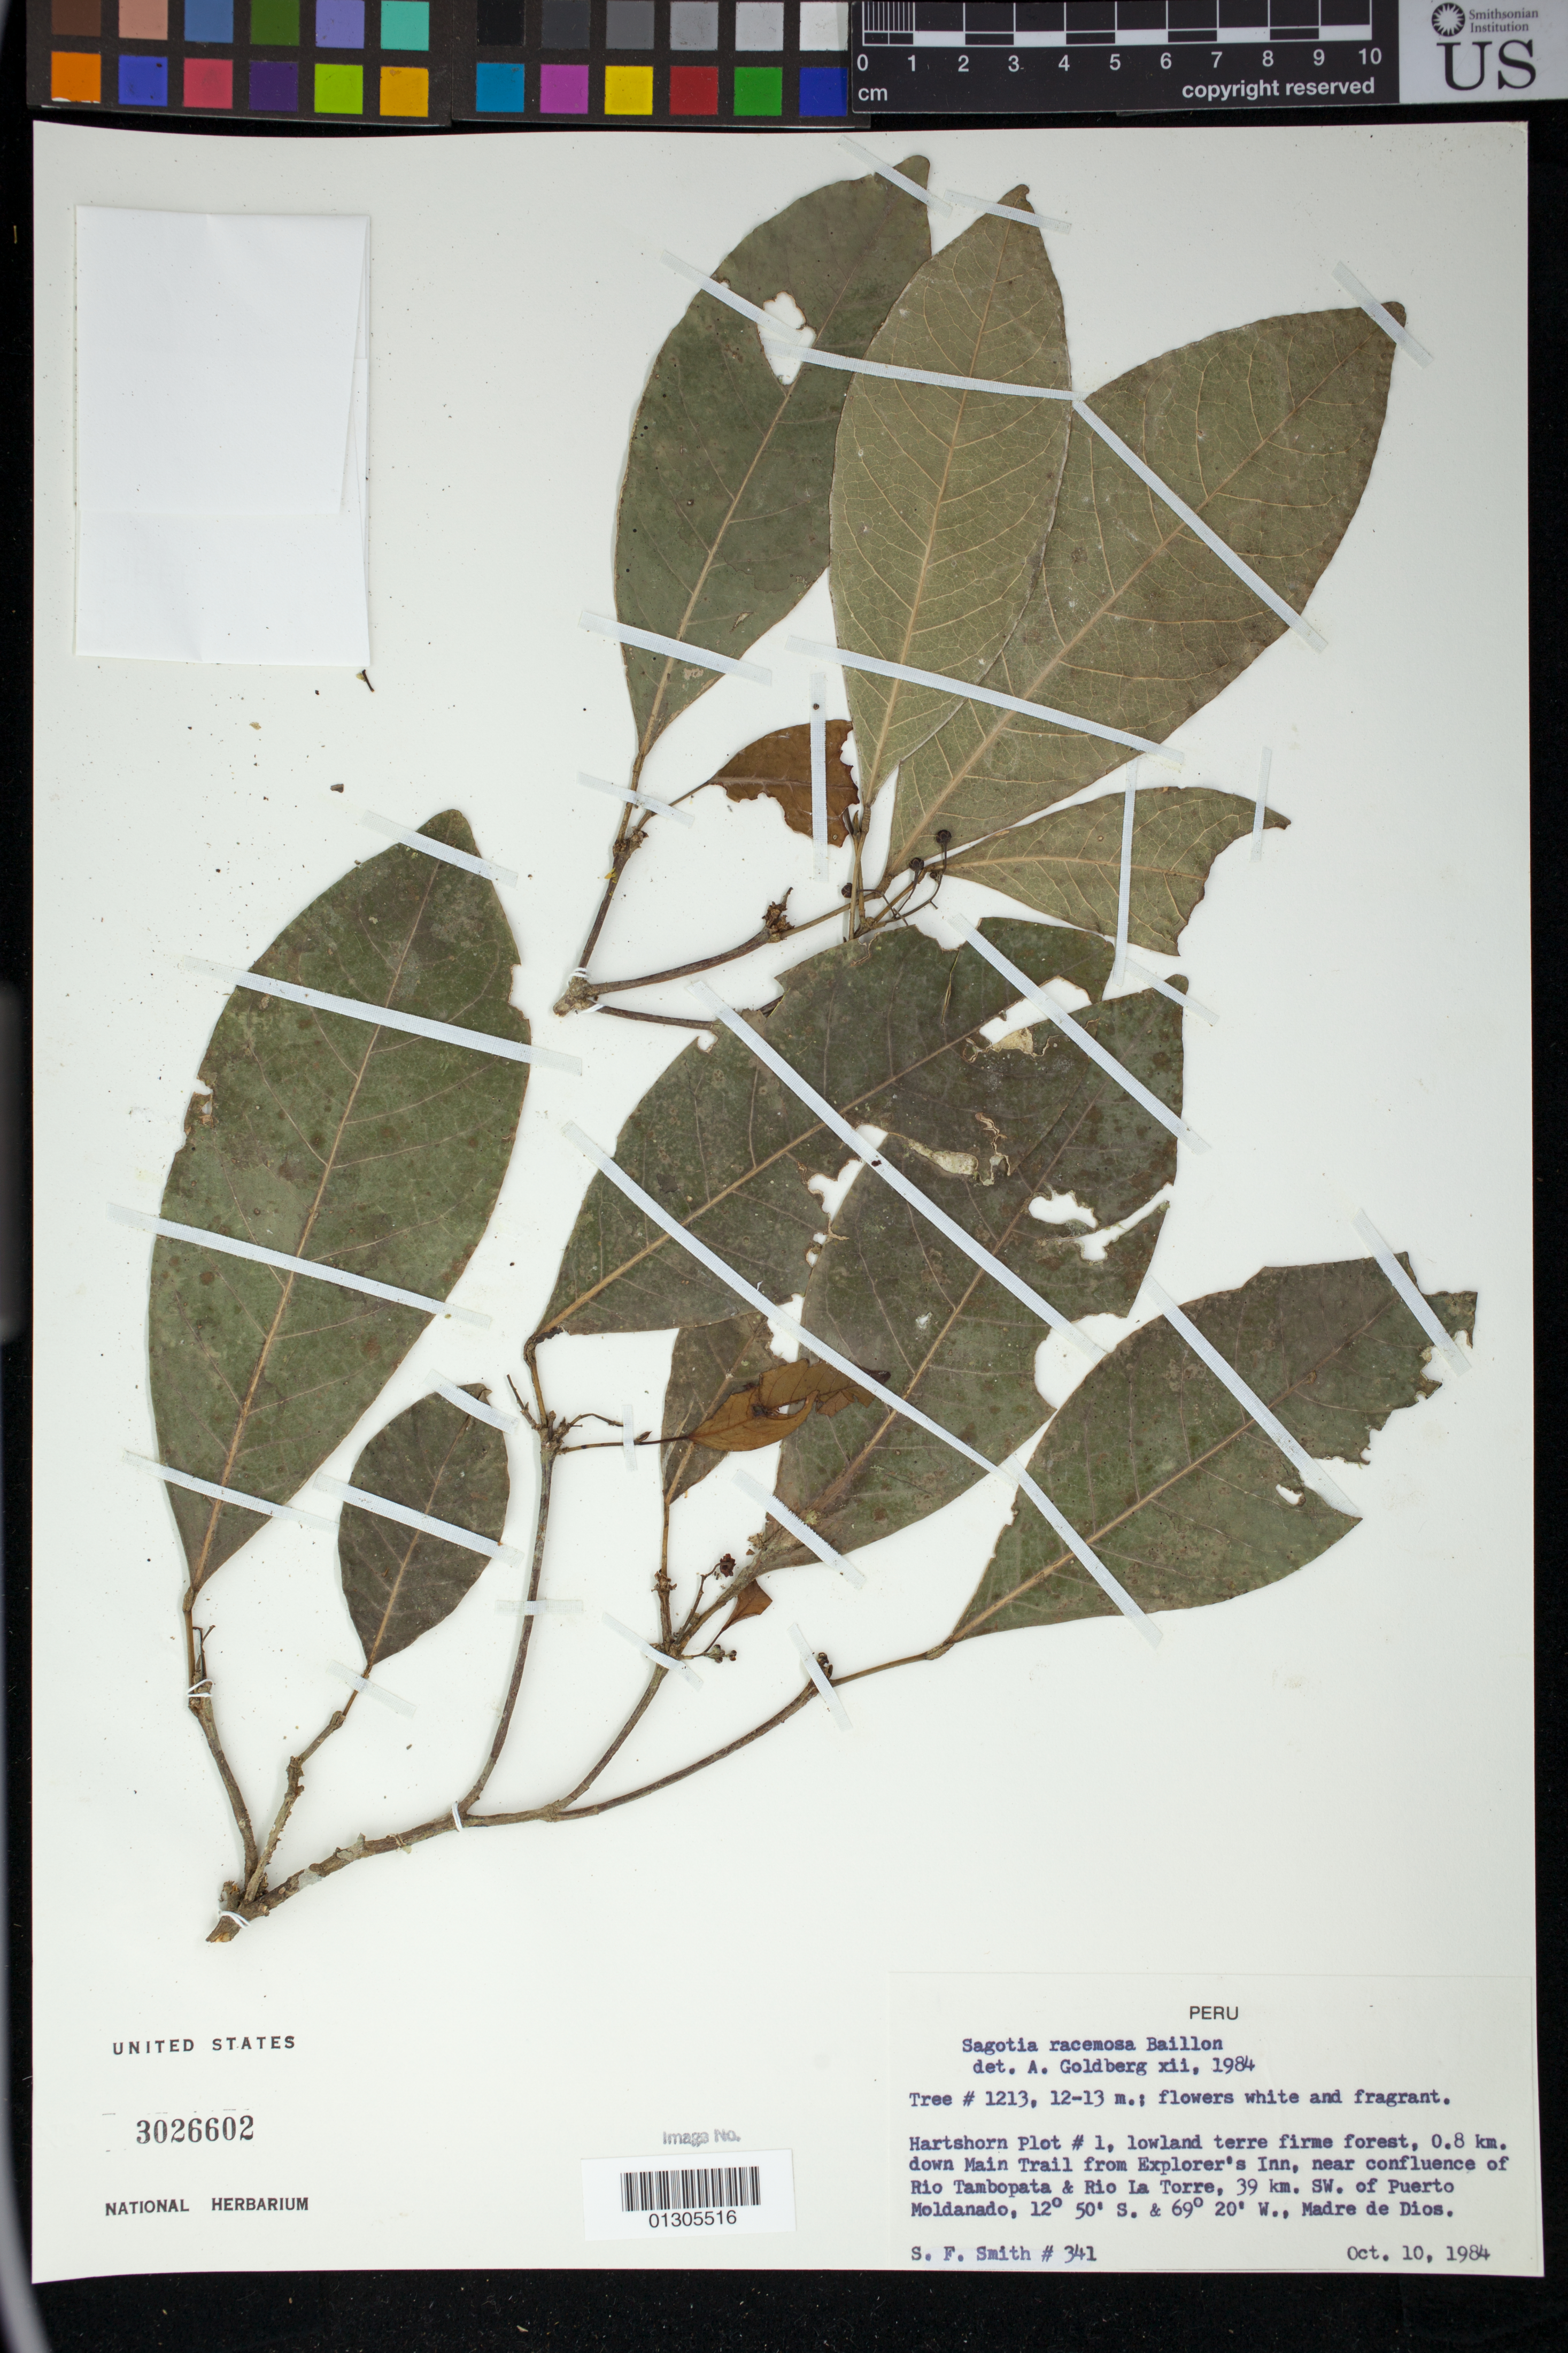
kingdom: Plantae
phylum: Tracheophyta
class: Magnoliopsida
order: Malpighiales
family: Euphorbiaceae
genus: Sagotia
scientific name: Sagotia racemosa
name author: Baill.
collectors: S.F. Smith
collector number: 341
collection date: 1984-10-10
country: Peru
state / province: Madre de Dios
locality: Hartshorn Plot # 1, low land terre firme forest, 0.8 km. down Main Trail from Explorer's Inn near confluence of Rio Tambopata & Rio La Torre, 39 km. SW. of Puerto Moldanado.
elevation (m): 12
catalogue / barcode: US 3026602